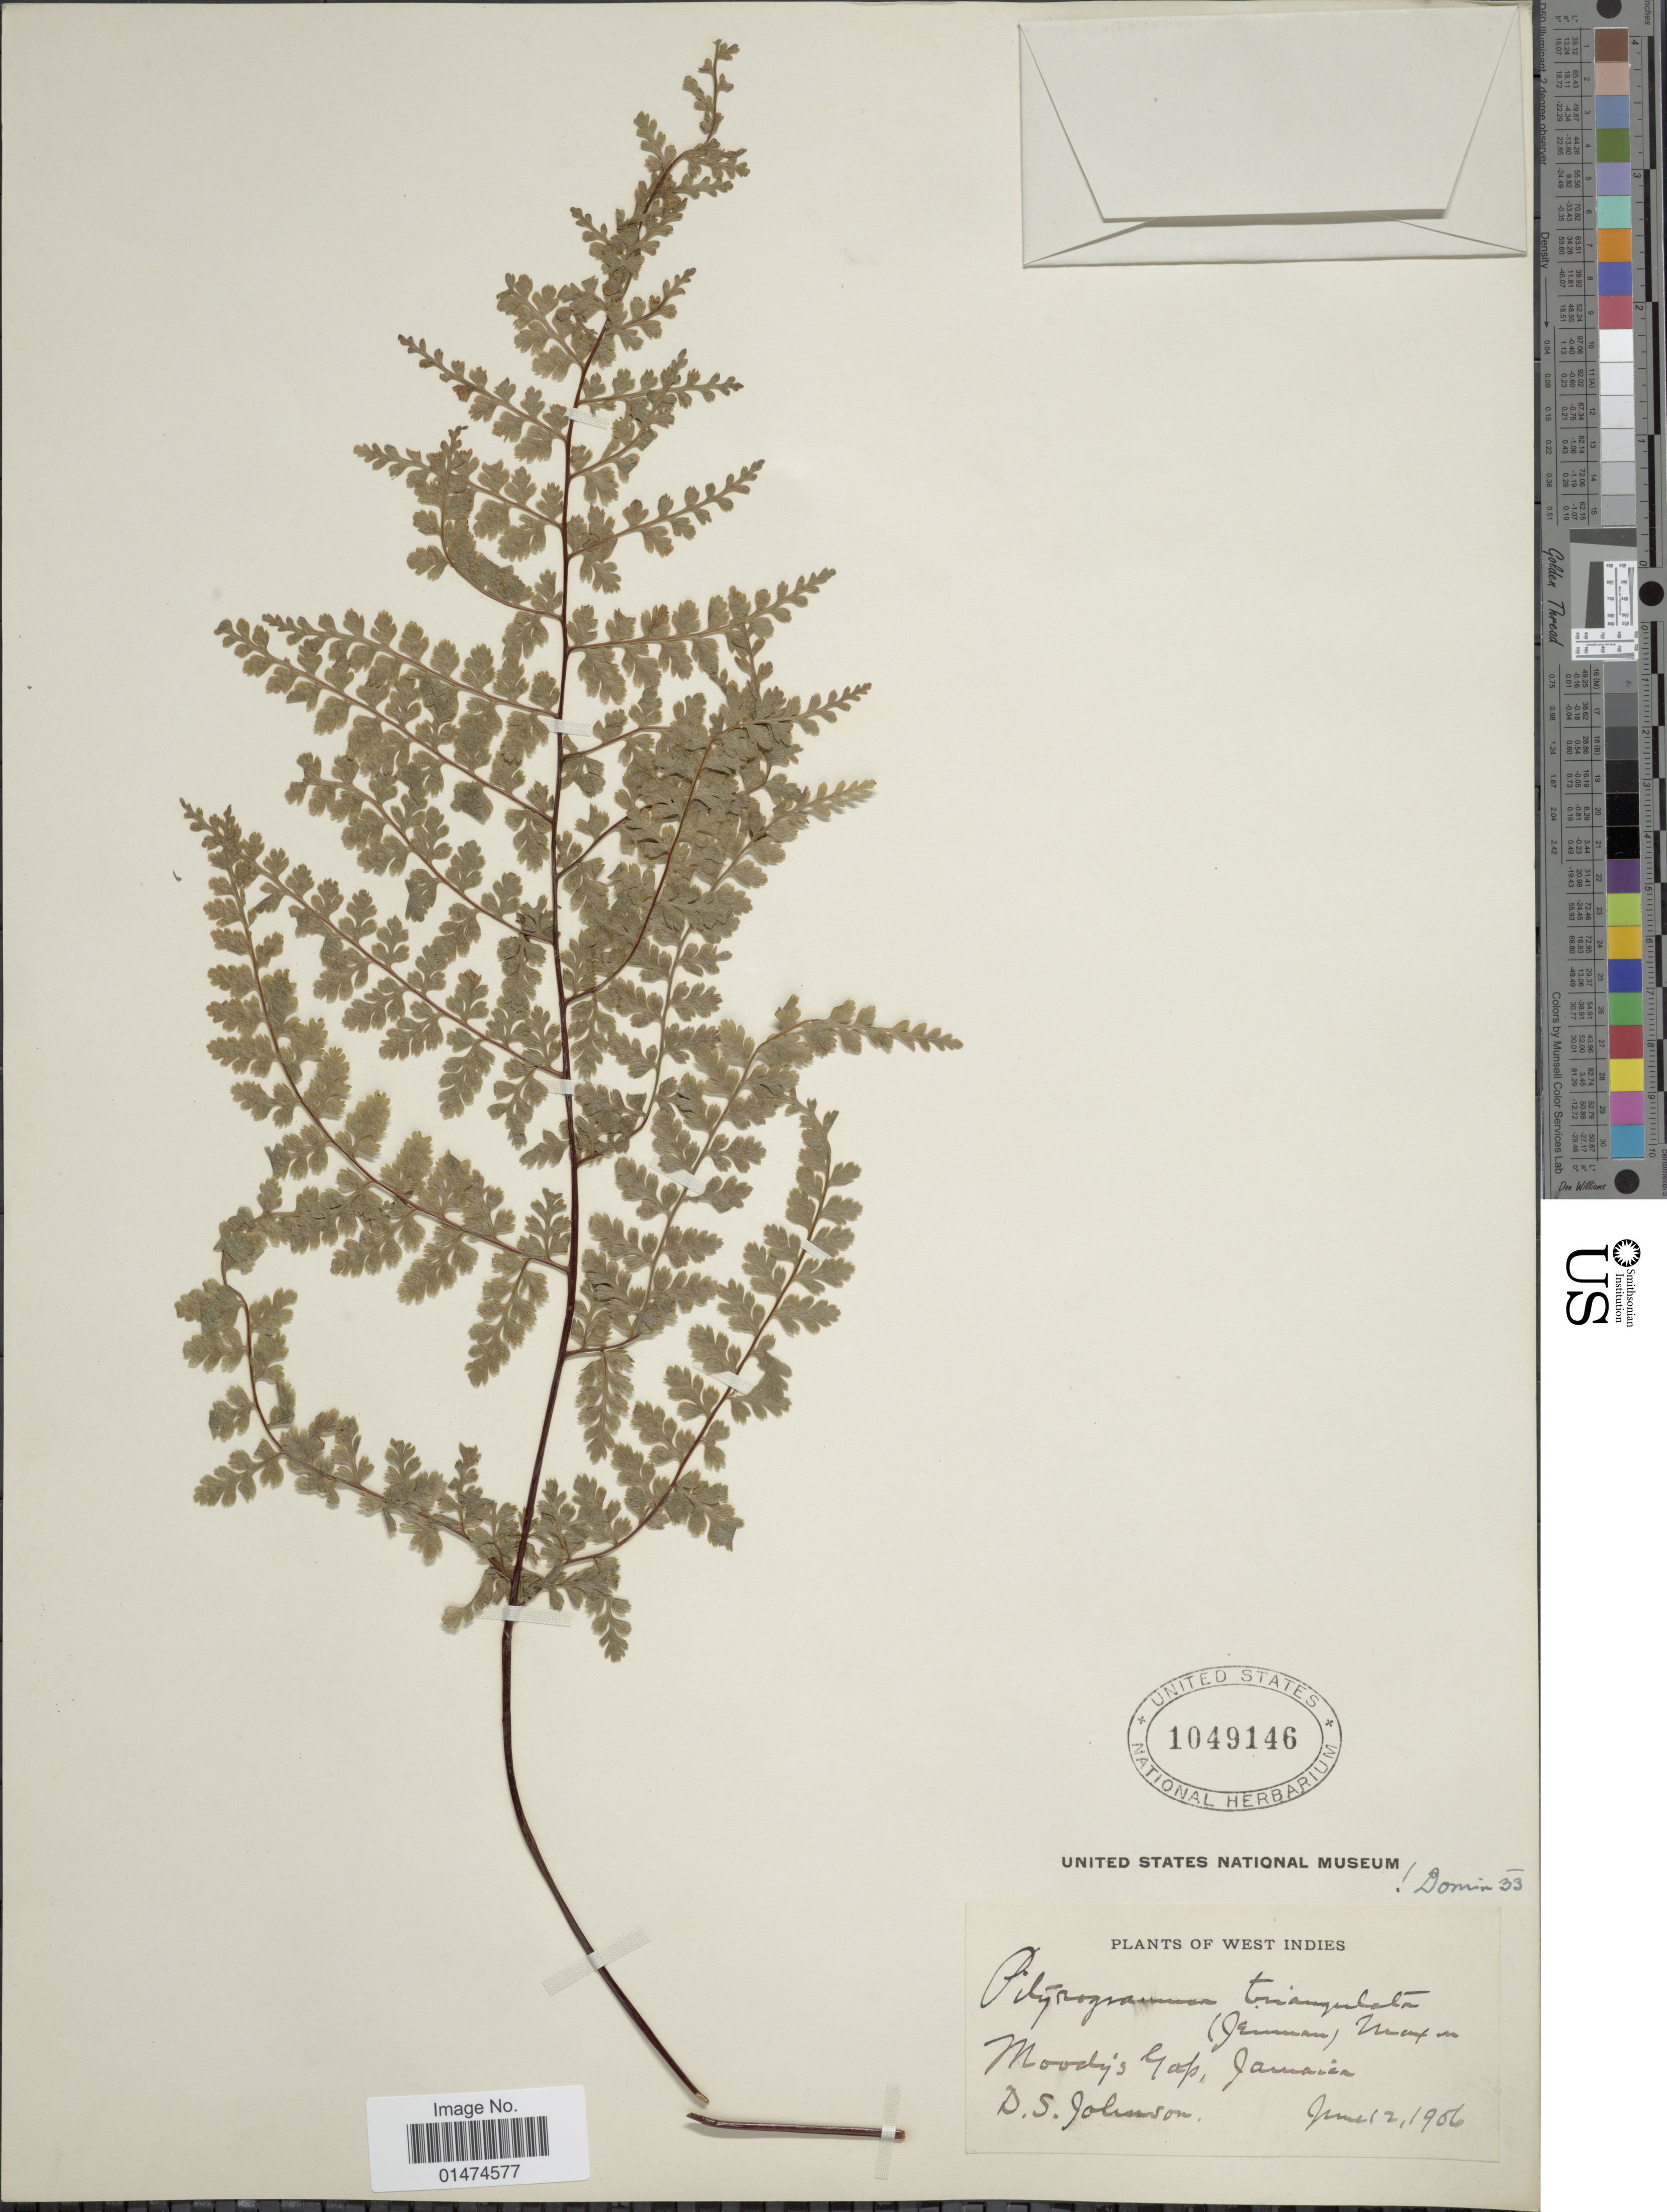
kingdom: Plantae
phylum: Tracheophyta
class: Polypodiopsida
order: Polypodiales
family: Pteridaceae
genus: Pityrogramma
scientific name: Pityrogramma triangulata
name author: (Jenman) Maxon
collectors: D. S. Johnson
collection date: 1906-06-12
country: Jamaica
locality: Jamaica. West Indies, Moody's Gap.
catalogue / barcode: US 1049146